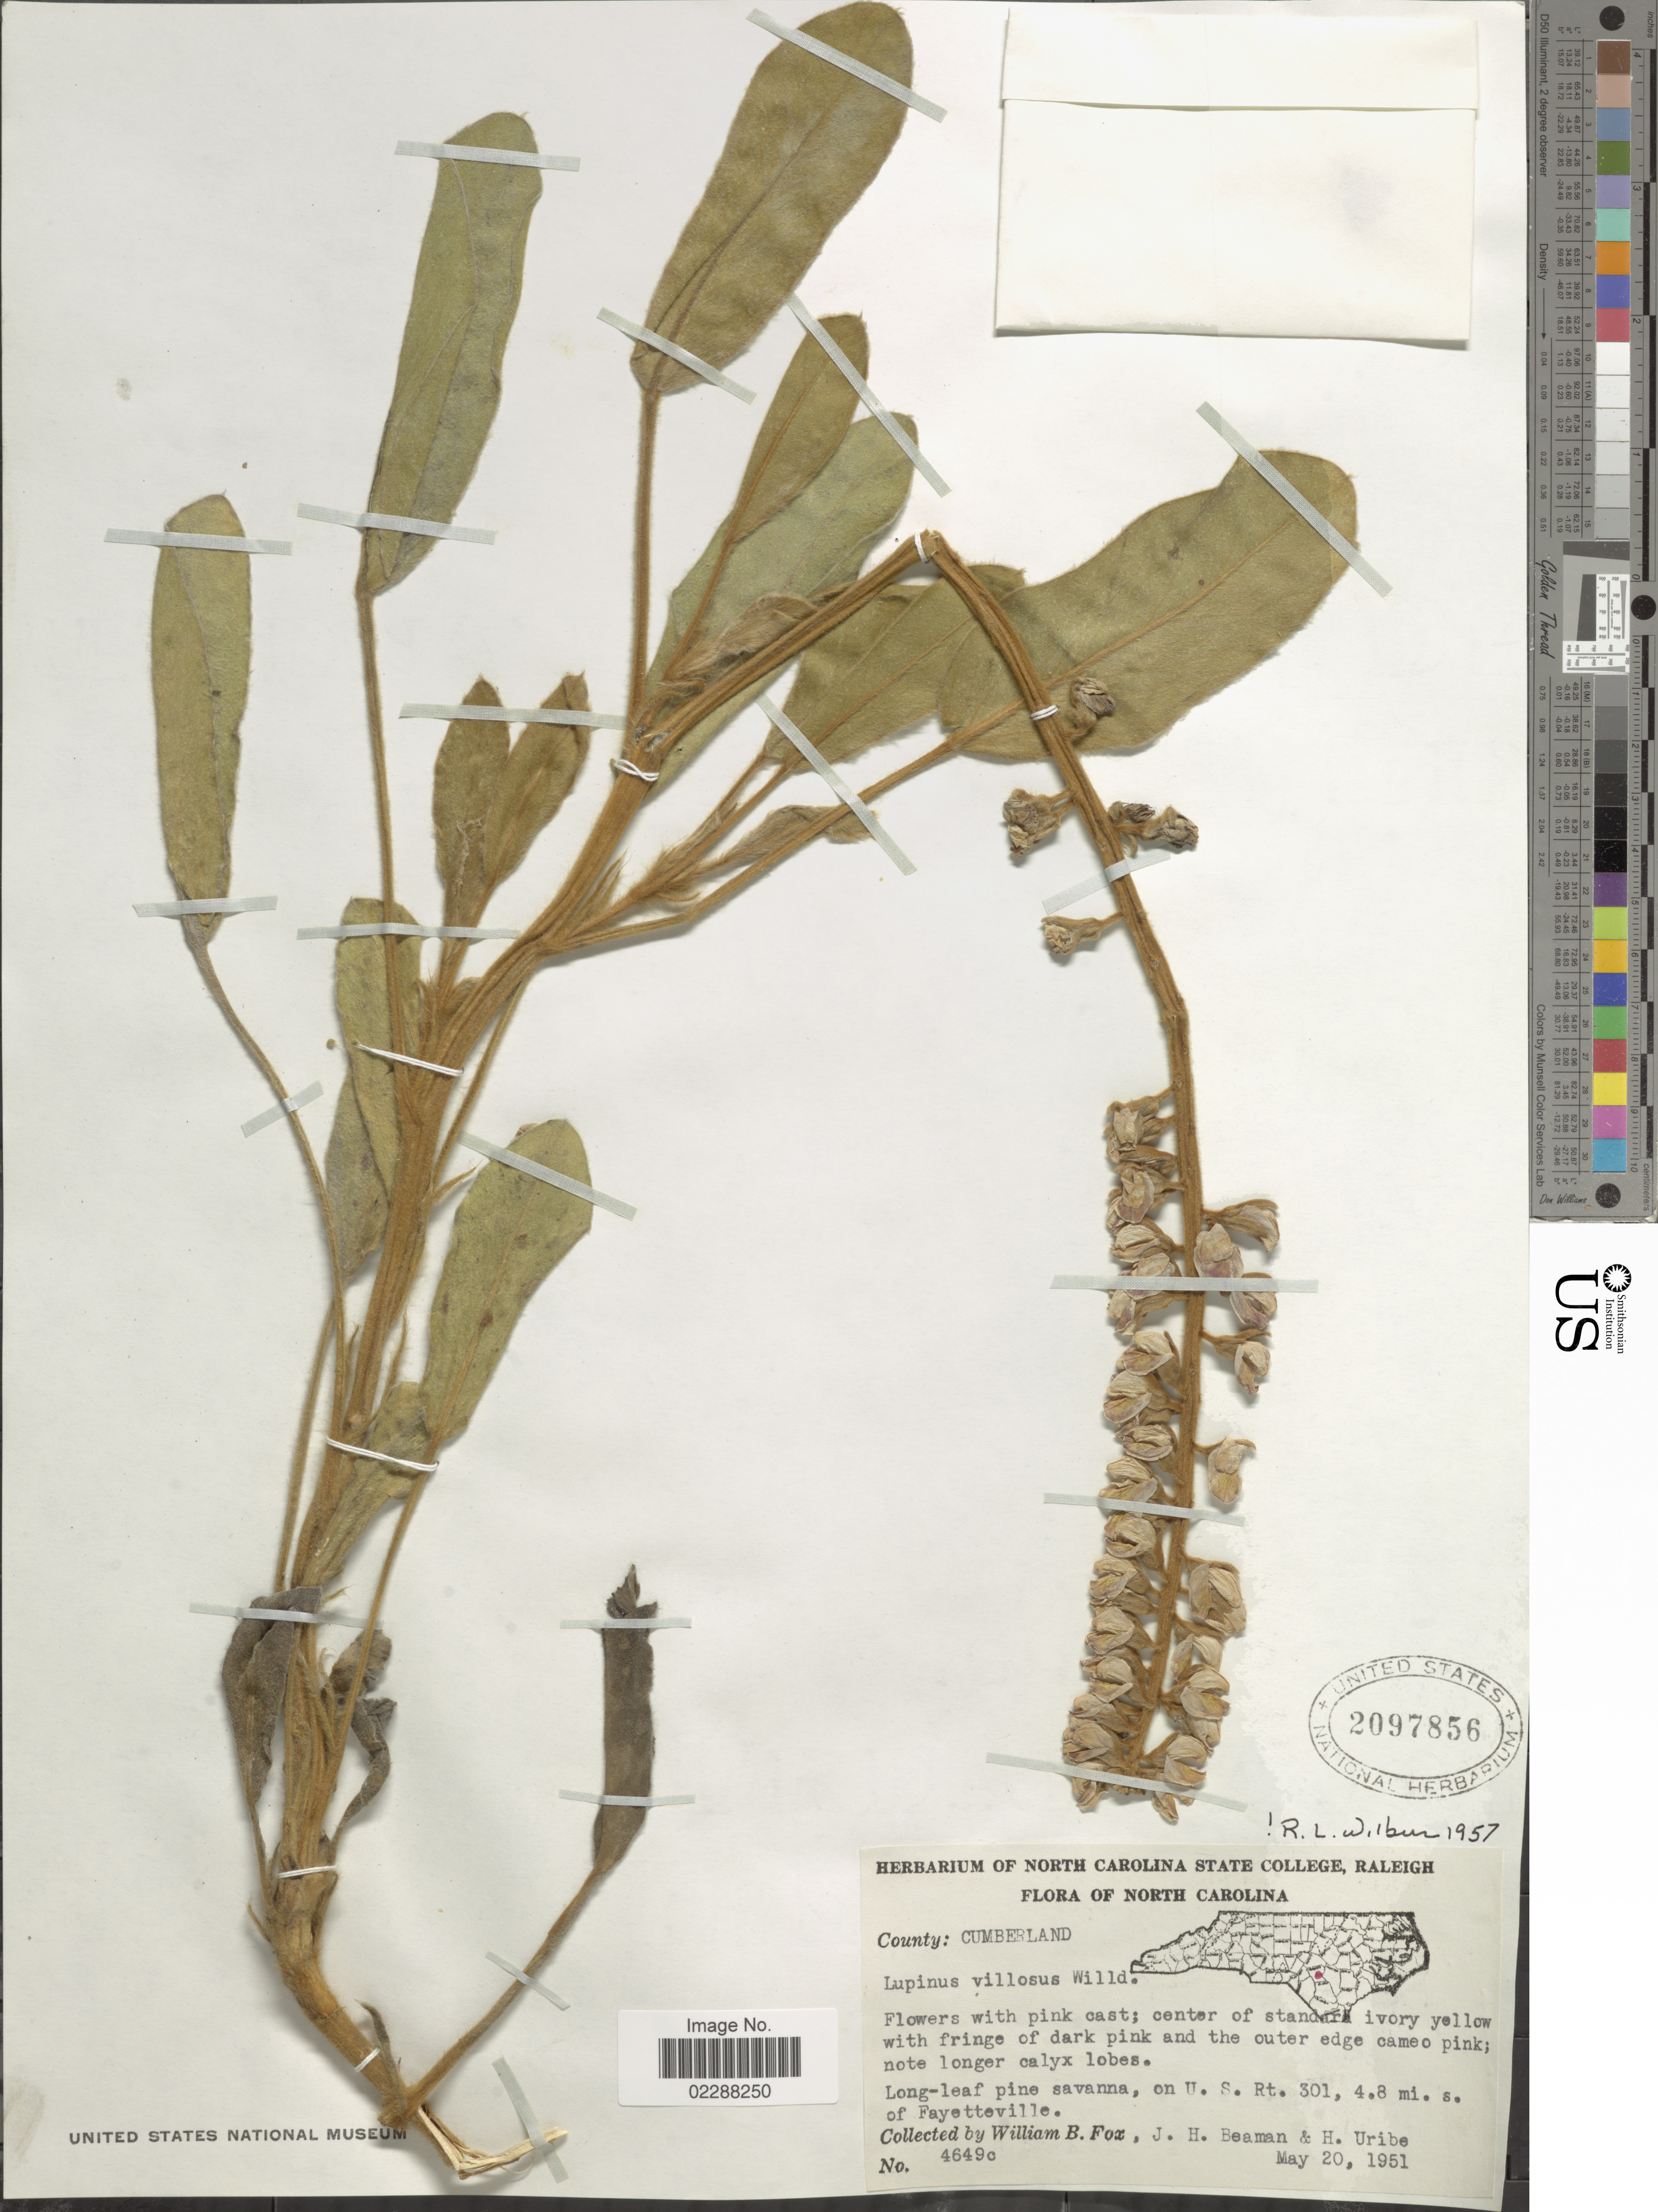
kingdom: Plantae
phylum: Tracheophyta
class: Magnoliopsida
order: Fabales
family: Fabaceae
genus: Lupinus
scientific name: Lupinus villosus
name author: Willd.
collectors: W. B. Fox, J. H. Beaman & H. Uribe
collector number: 4649c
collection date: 1951-05-20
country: United States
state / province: North Carolina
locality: County: Cumberland, On U.S. Rt. 301, 4.8 mi. s. of Fayetteville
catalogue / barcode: US 2097856